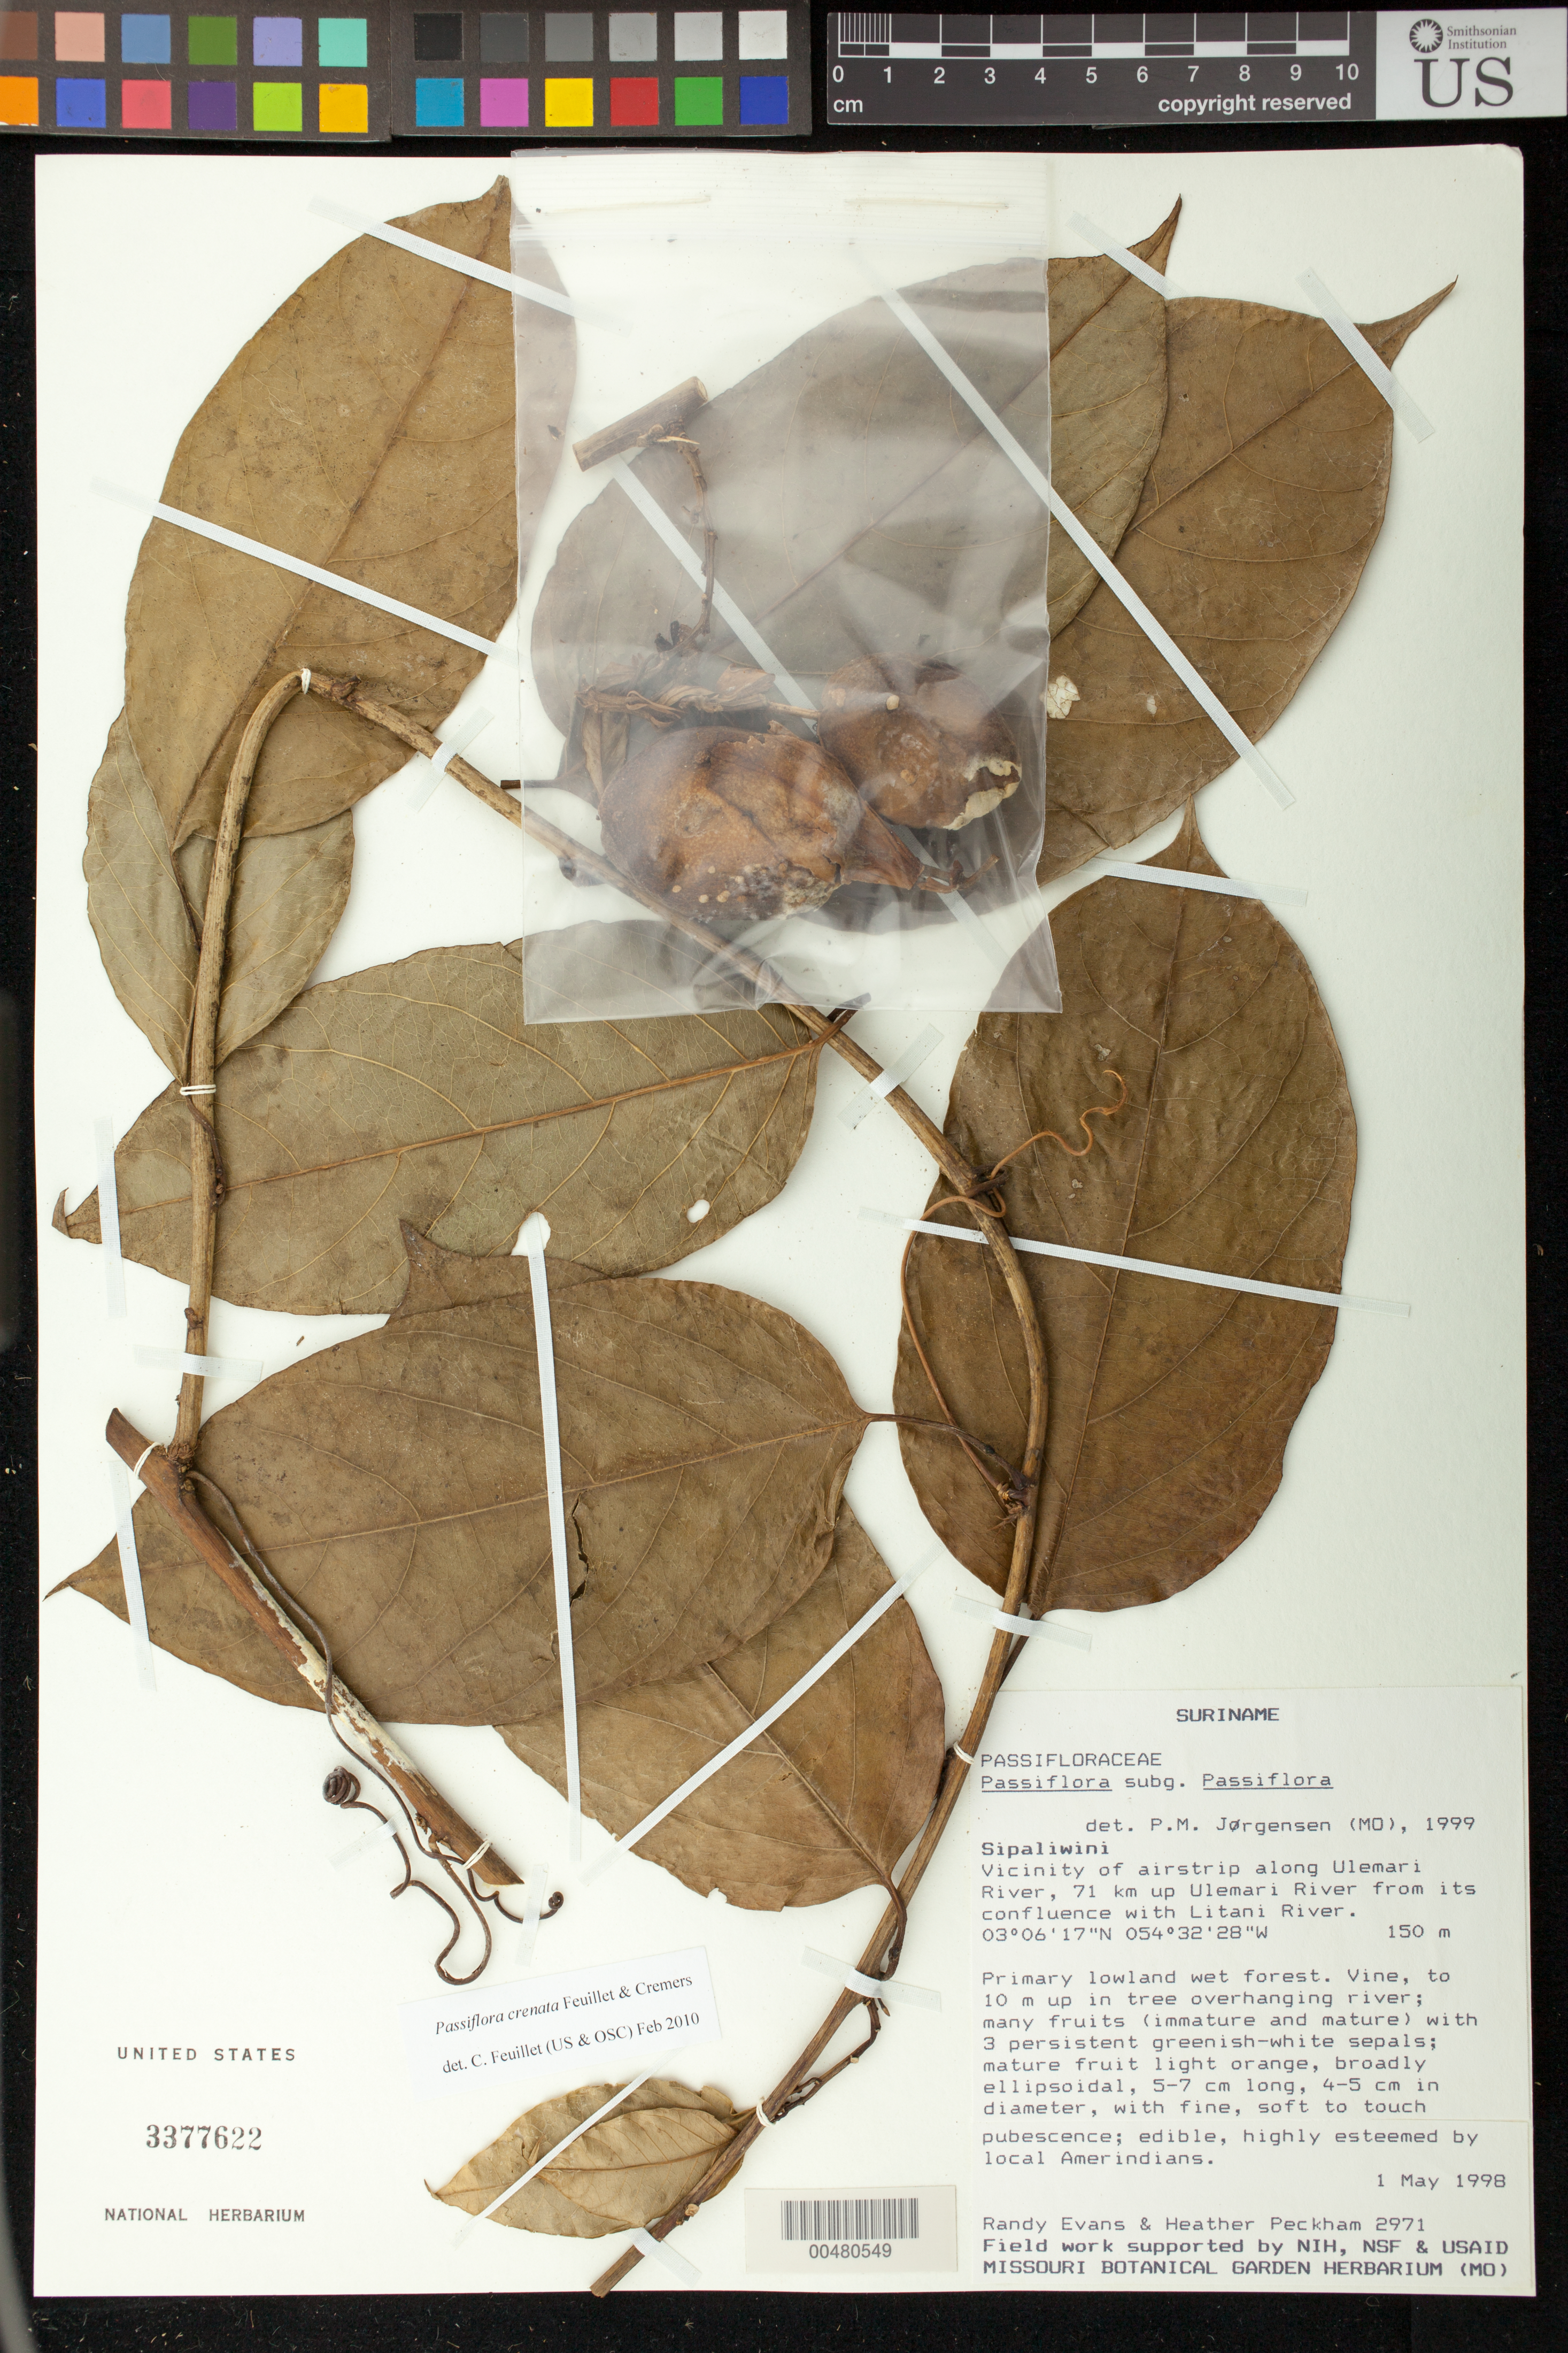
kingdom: Plantae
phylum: Tracheophyta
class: Magnoliopsida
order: Malpighiales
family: Passifloraceae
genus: Passiflora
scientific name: Passiflora crenata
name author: Feuillet & Cremers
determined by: Feuillet, C.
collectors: R. Evans & H. Peckham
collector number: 2971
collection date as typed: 1-May-98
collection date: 1998-05-01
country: Suriname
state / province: Sipaliwini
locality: Ulemari R., 71 km upstream from confl. with Litani R.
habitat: Primary lowland wet forest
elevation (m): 150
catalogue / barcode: US 3377622